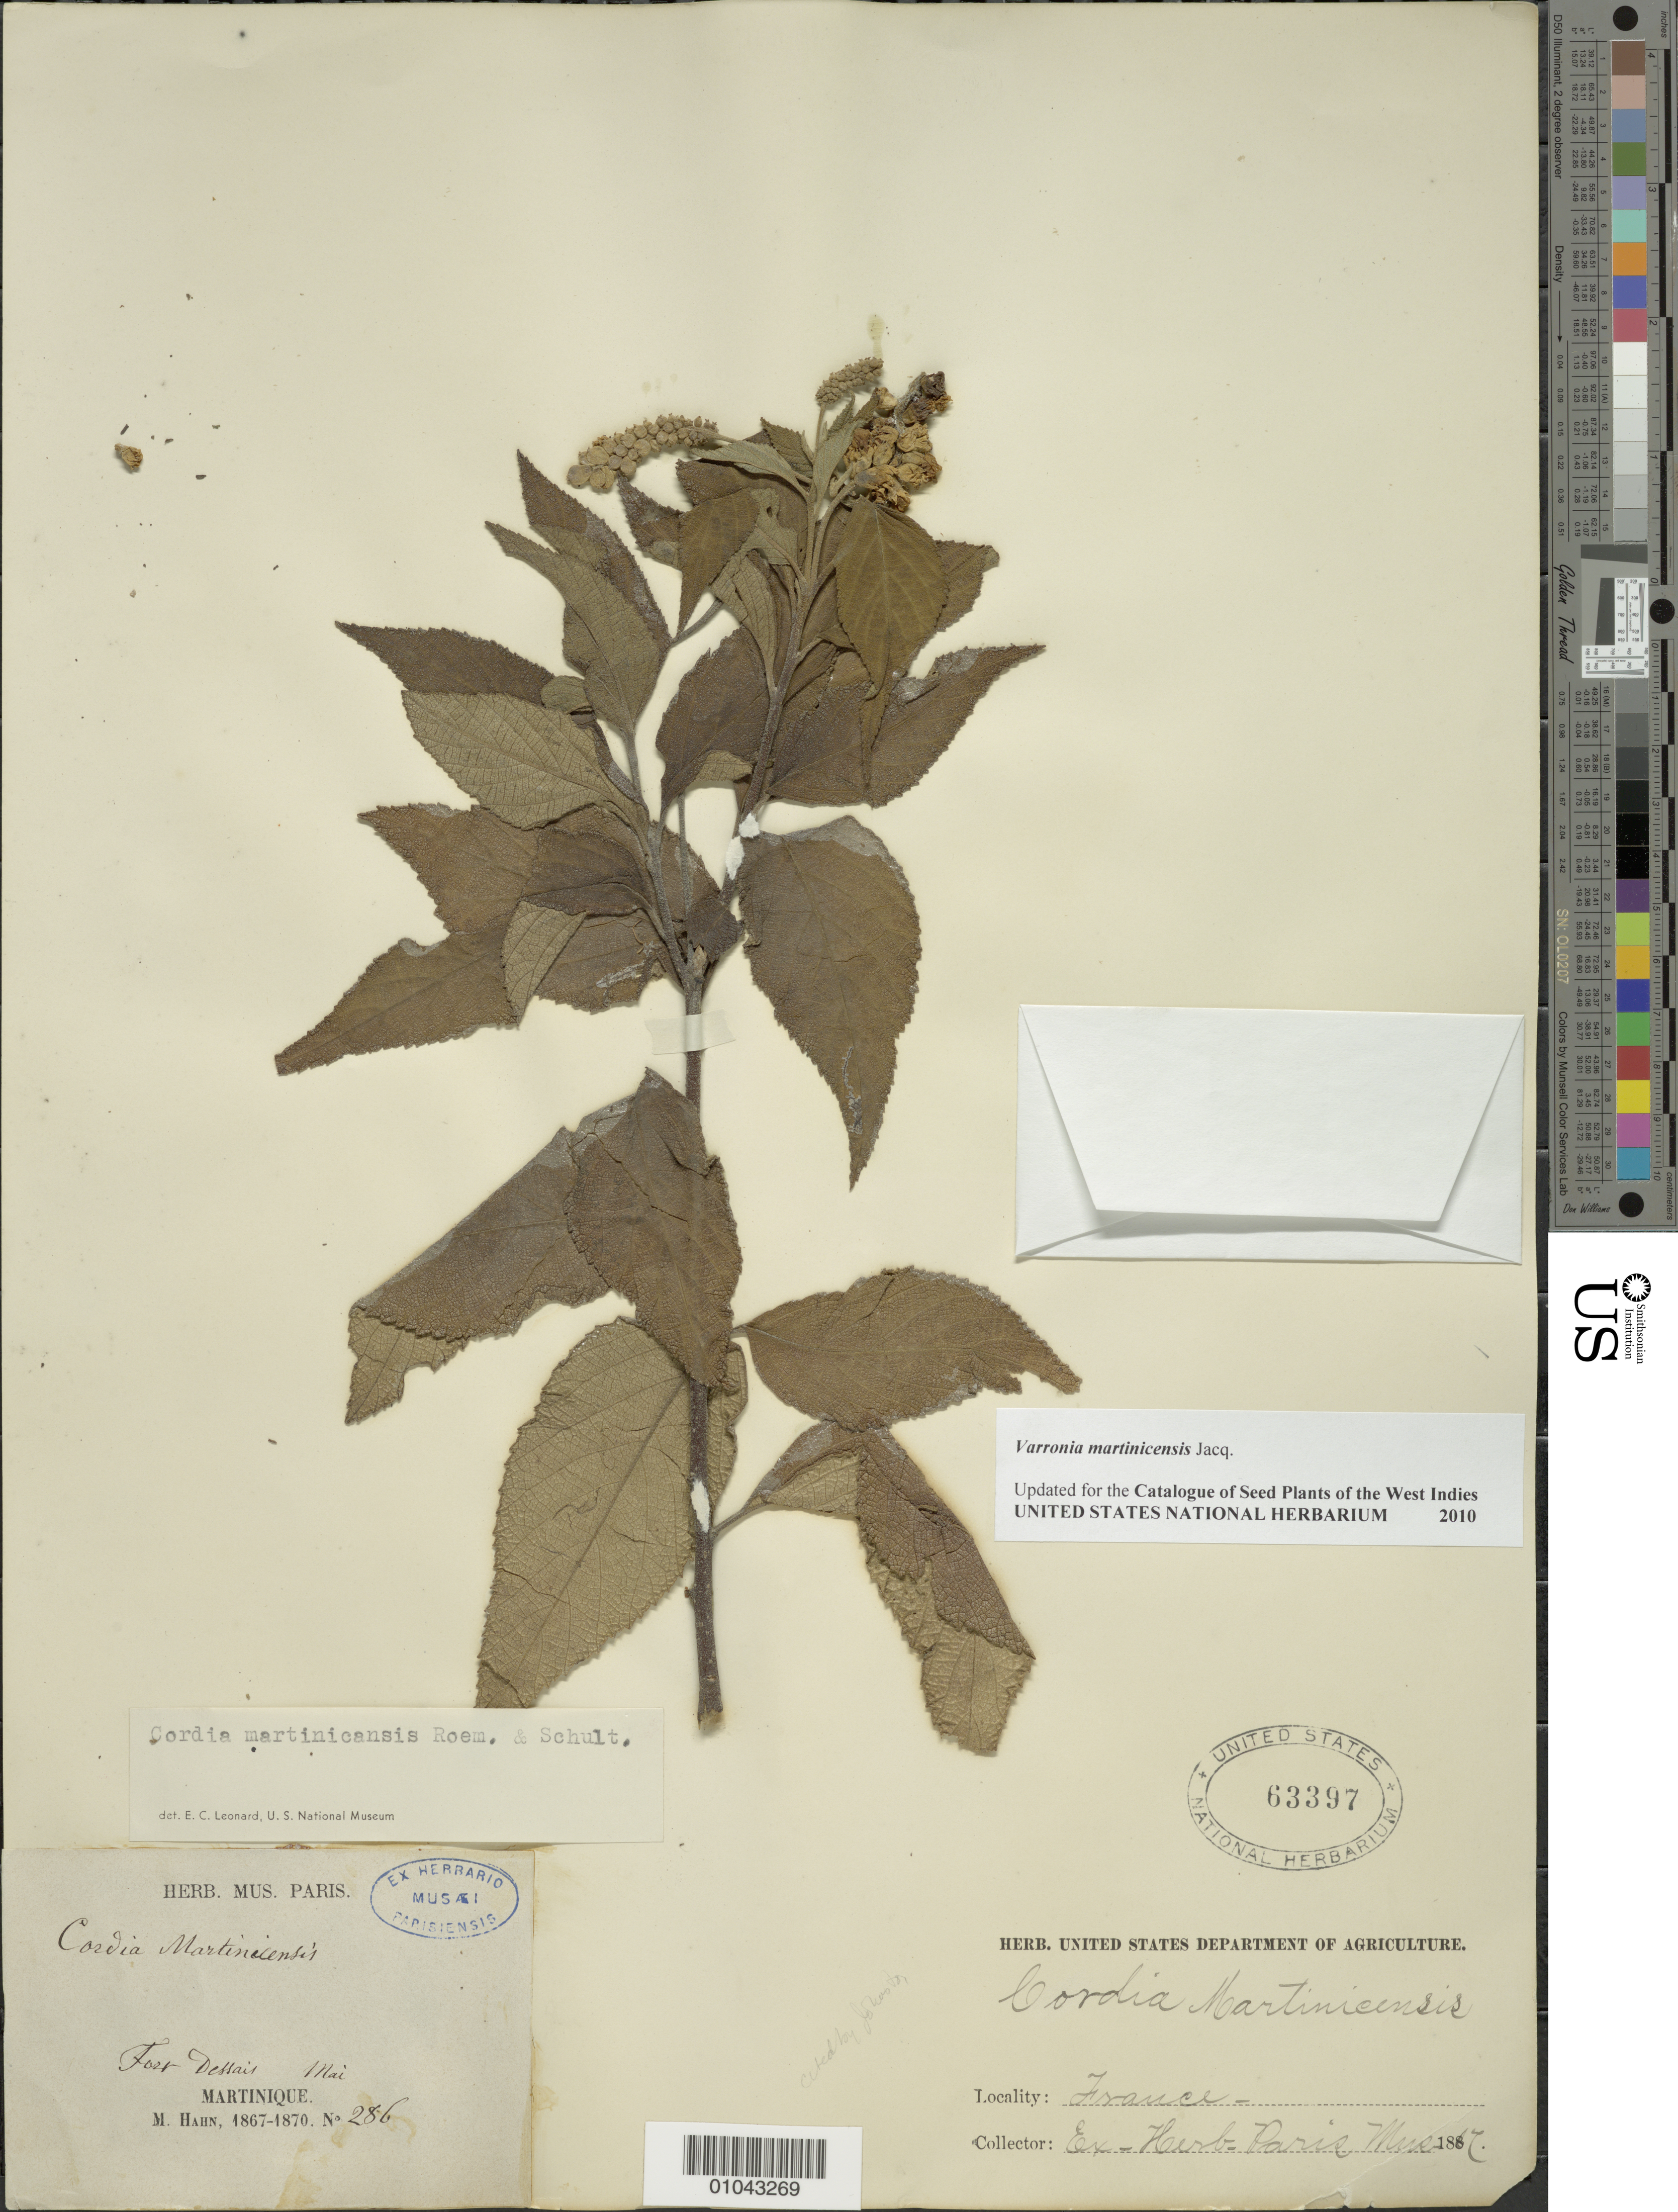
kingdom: Plantae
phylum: Tracheophyta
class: Magnoliopsida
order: Boraginales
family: Cordiaceae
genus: Varronia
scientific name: Varronia martinicensis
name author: Jacq.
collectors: M. Hahn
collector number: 286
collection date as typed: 1867 to -- --- 1870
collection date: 1867/1870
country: Martinique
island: Martinique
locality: Fort Dessais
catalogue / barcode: US 63397